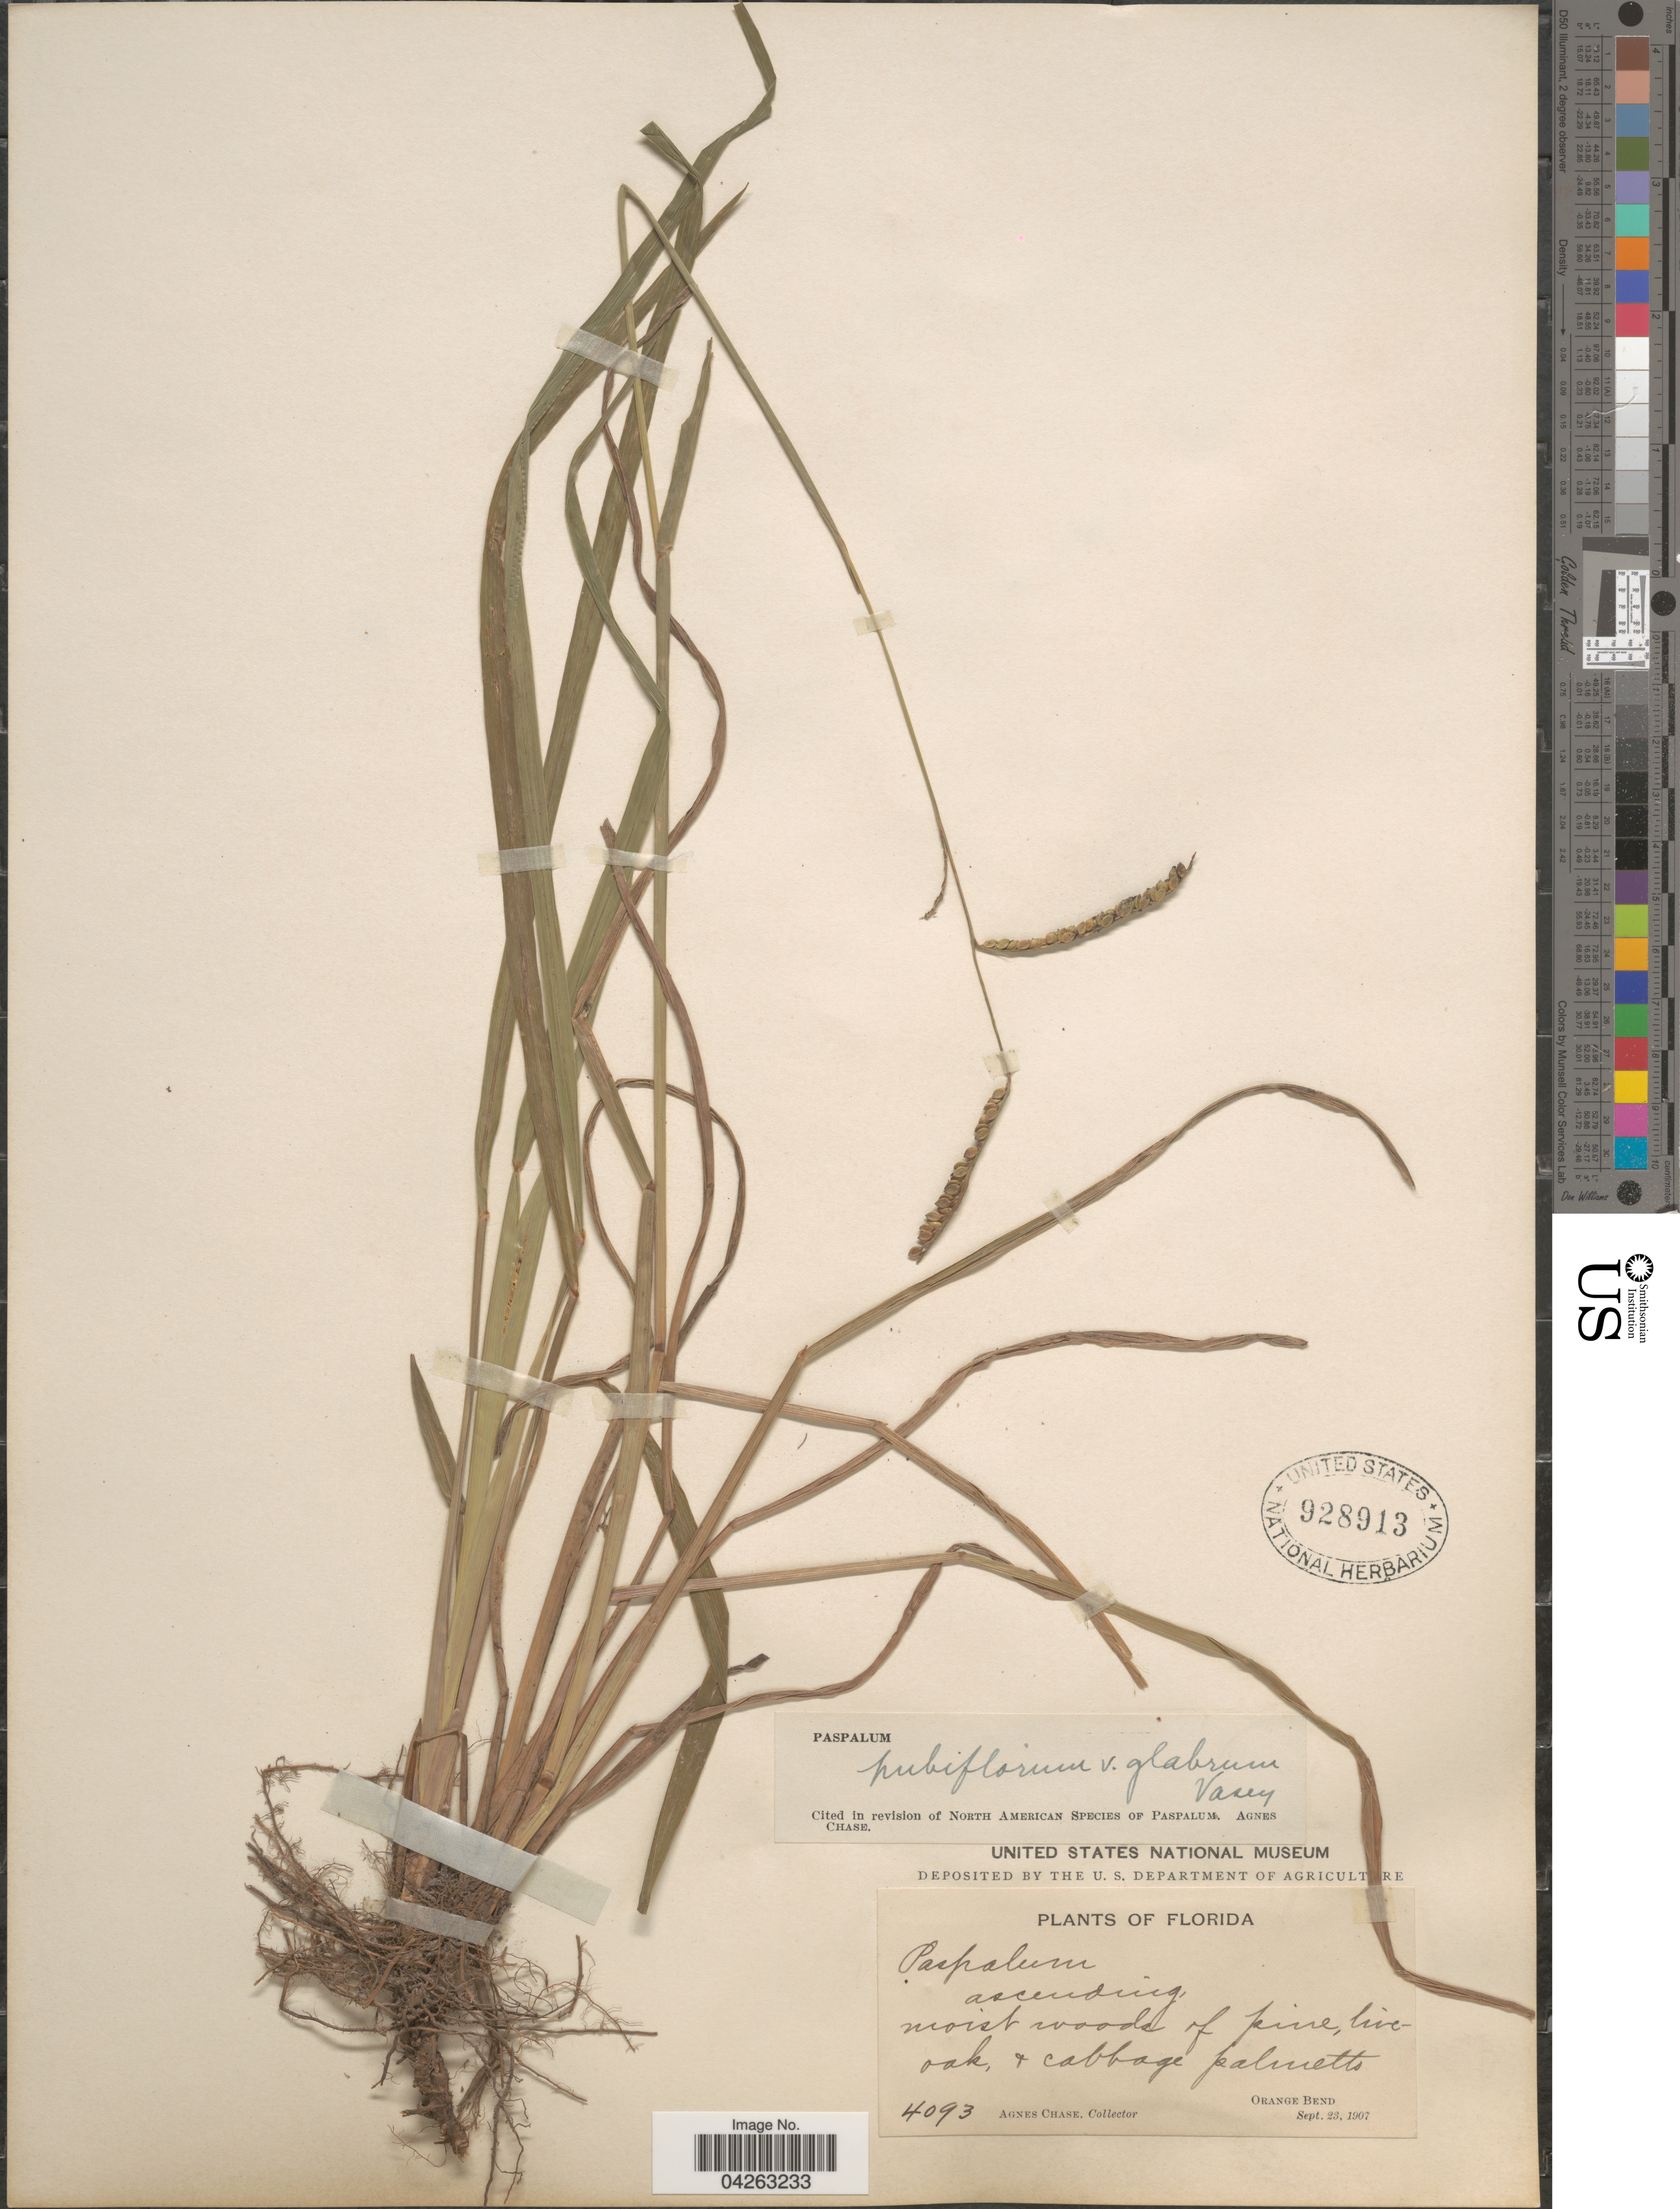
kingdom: Plantae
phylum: Tracheophyta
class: Liliopsida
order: Poales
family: Poaceae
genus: Paspalum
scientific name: Paspalum pubiflorum var. glabrum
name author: Vasey ex Scribn.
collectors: A. Chase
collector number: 4093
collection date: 1907-09-23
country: United States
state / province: Florida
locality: Orange Bend.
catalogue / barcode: US 928913